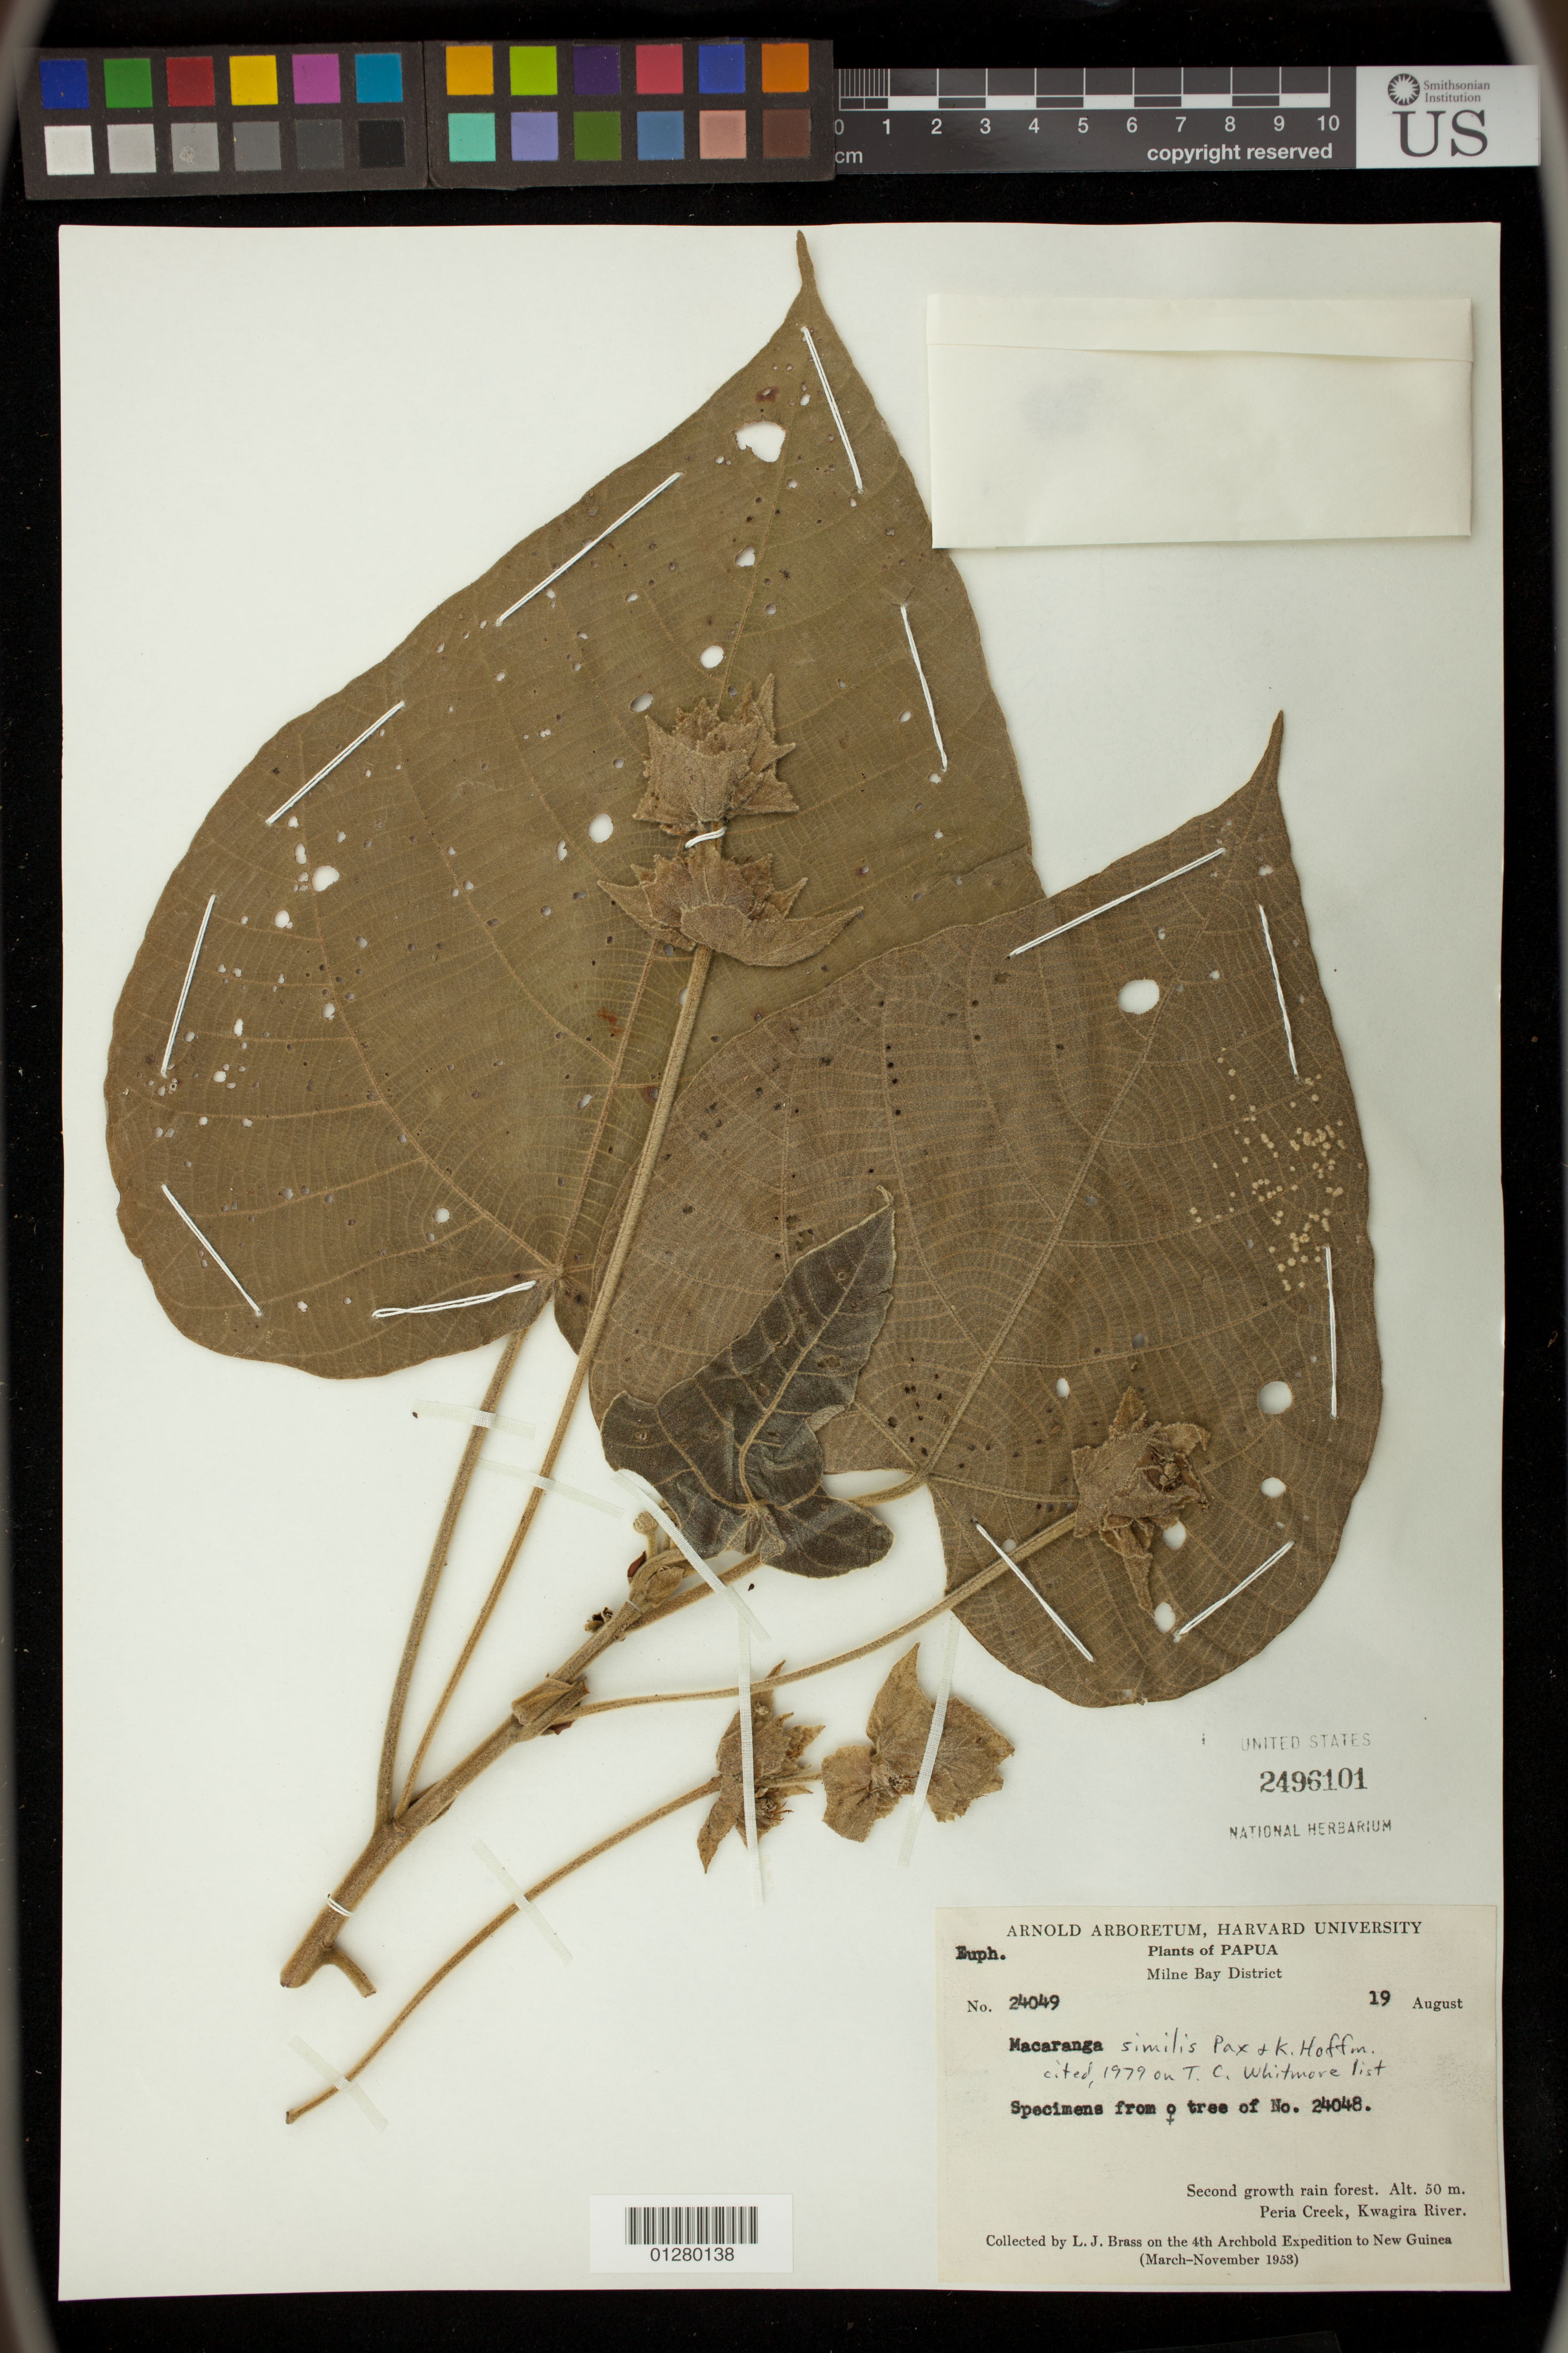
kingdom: Plantae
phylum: Tracheophyta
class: Magnoliopsida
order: Malpighiales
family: Euphorbiaceae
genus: Macaranga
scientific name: Macaranga similis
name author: Pax & K. Hoffm.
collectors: L. J. Brass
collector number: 24049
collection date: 1953-08-19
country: Papua New Guinea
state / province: Milne Bay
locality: Peria Creek, Kwagira River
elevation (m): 50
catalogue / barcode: US 2496101